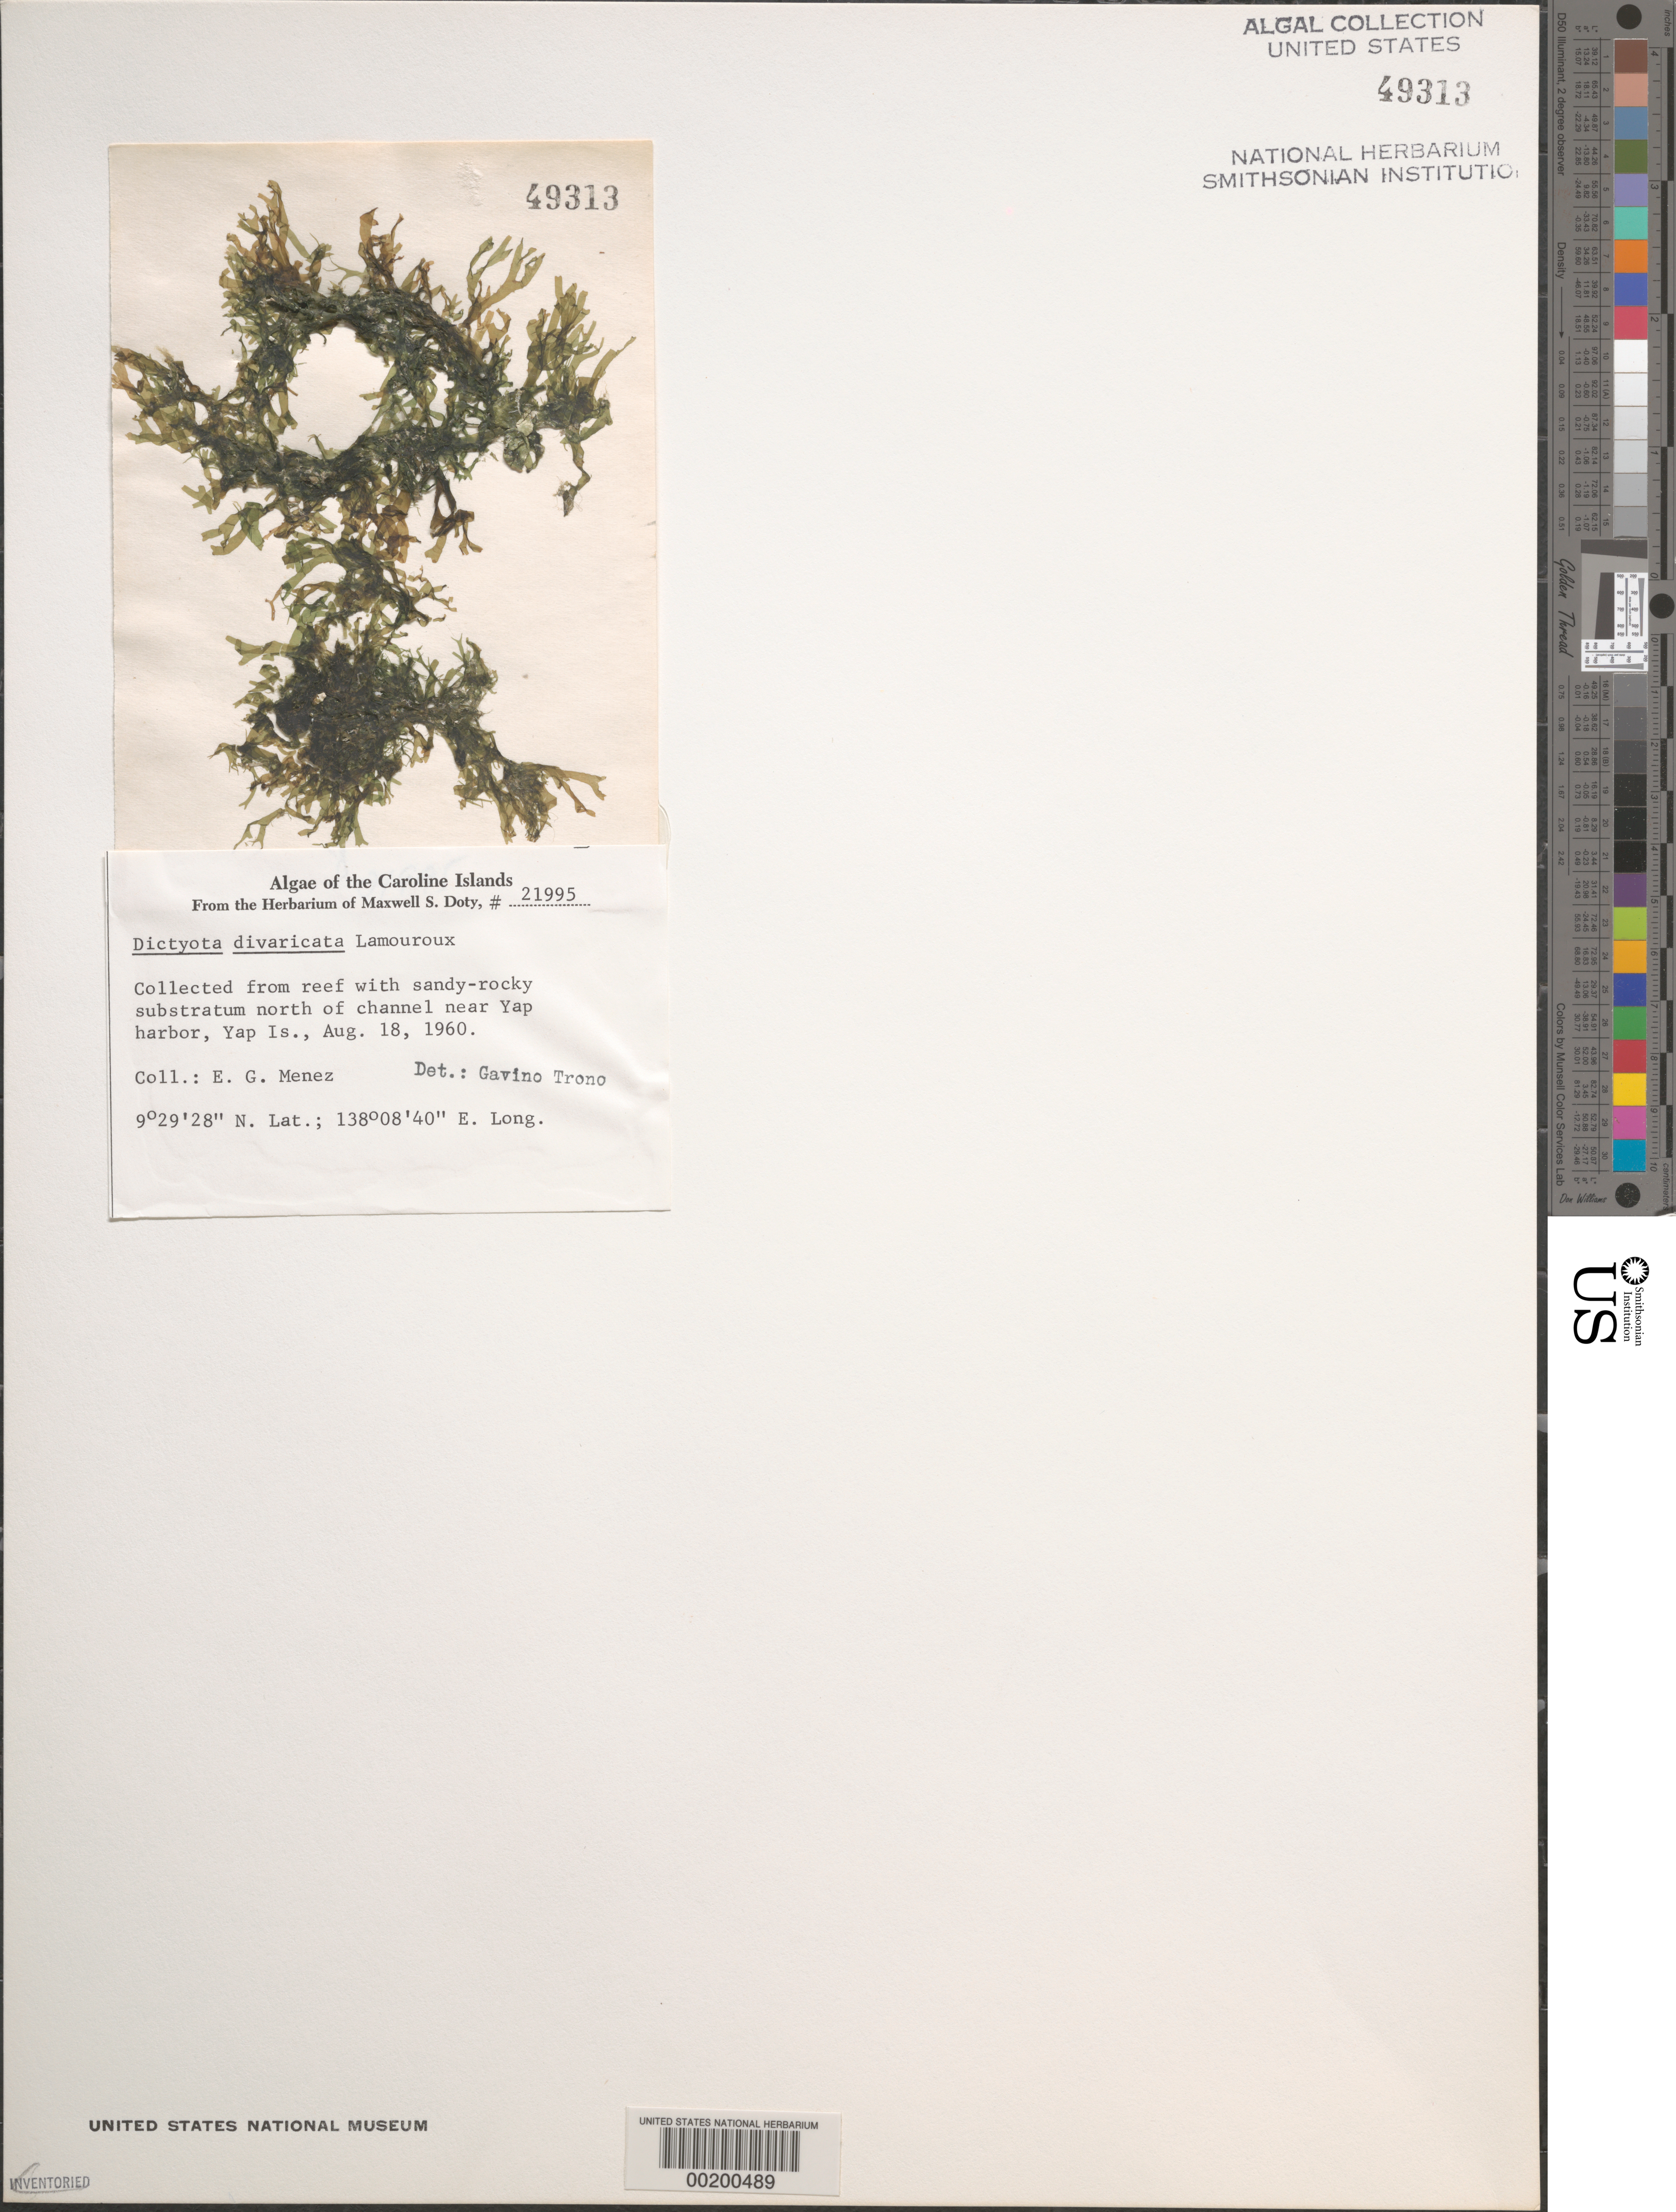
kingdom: Chromista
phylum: Ochrophyta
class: Phaeophyceae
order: Dictyotales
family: Dictyotaceae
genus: Dictyota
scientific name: Dictyota divaricata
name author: J.V.Lamouroux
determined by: Trono, Gavino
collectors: Meñez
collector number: MSD 21995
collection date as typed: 18 Aug 1960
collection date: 1960-08-18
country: Micronesia, Federated States of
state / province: Yap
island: Yap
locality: Near Yap Harbor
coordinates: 9 29' 28" N, 138 08' 40" E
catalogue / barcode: US 49313